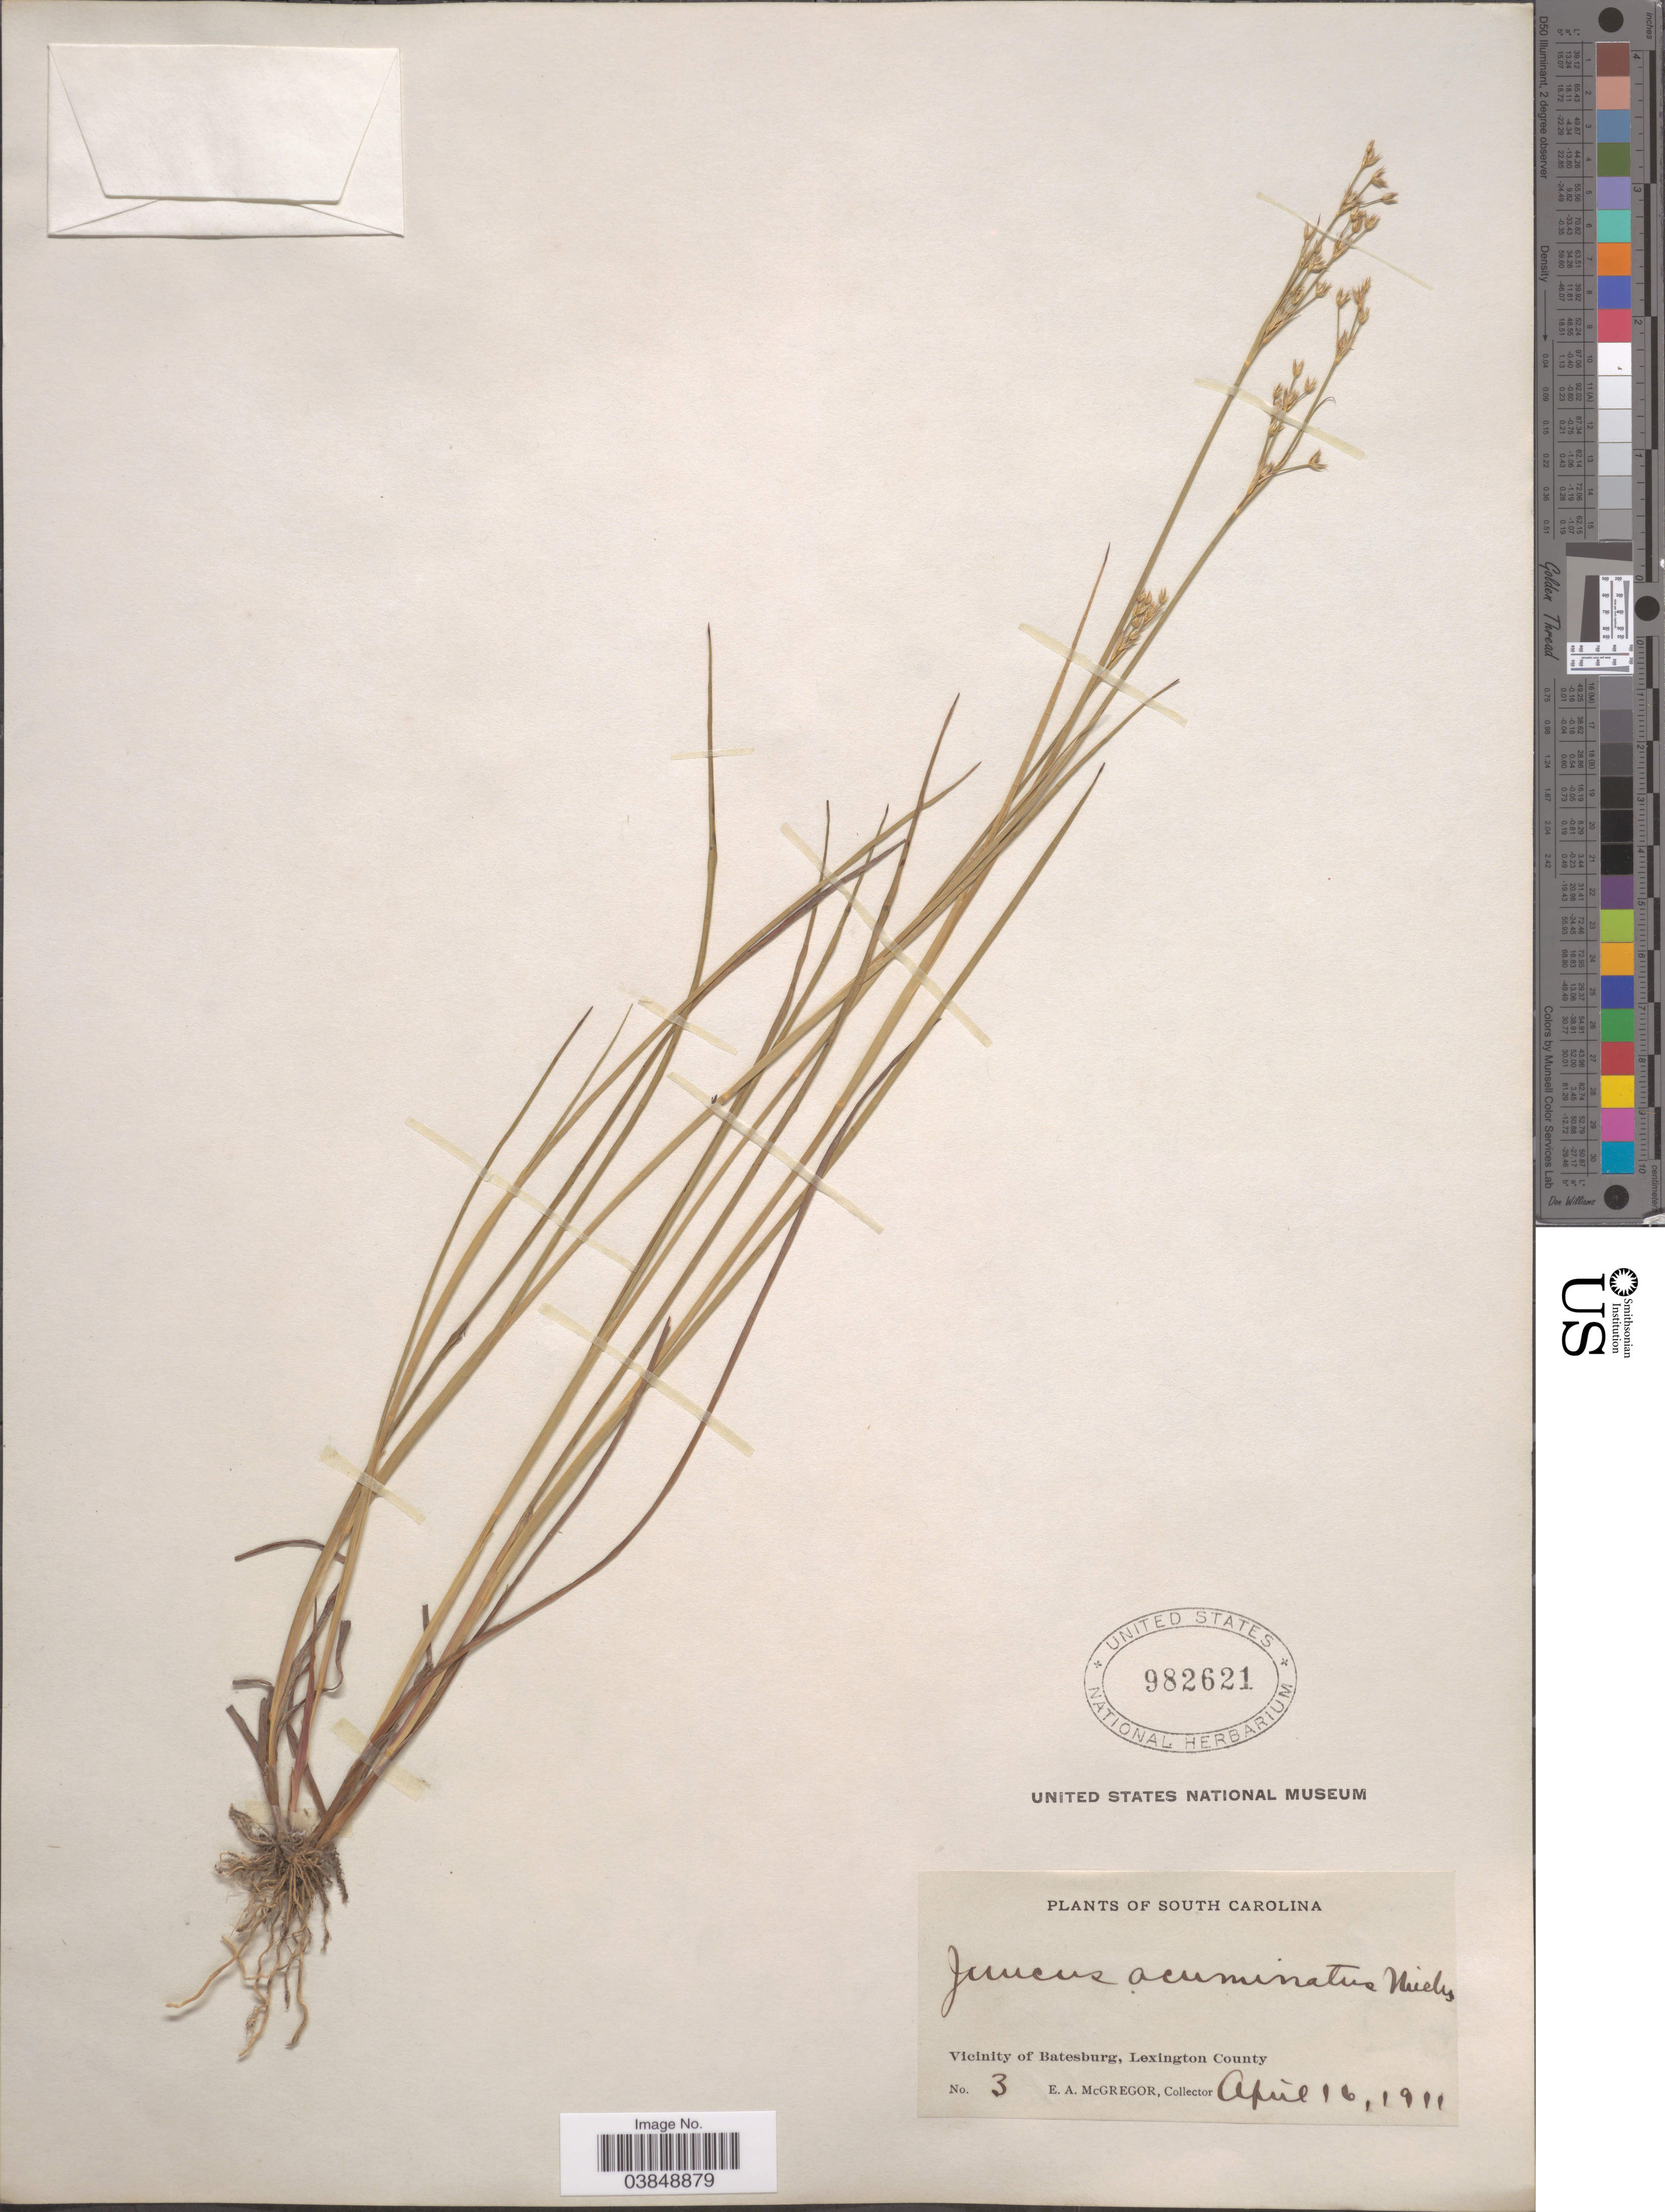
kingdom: Plantae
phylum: Tracheophyta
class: Liliopsida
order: Poales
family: Juncaceae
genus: Juncus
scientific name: Juncus acuminatus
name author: Michx.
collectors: E. A. McGregor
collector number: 3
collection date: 1911-04-16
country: United States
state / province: South Carolina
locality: Vicinity of Batesburg, Lexington County.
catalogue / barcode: US 982621